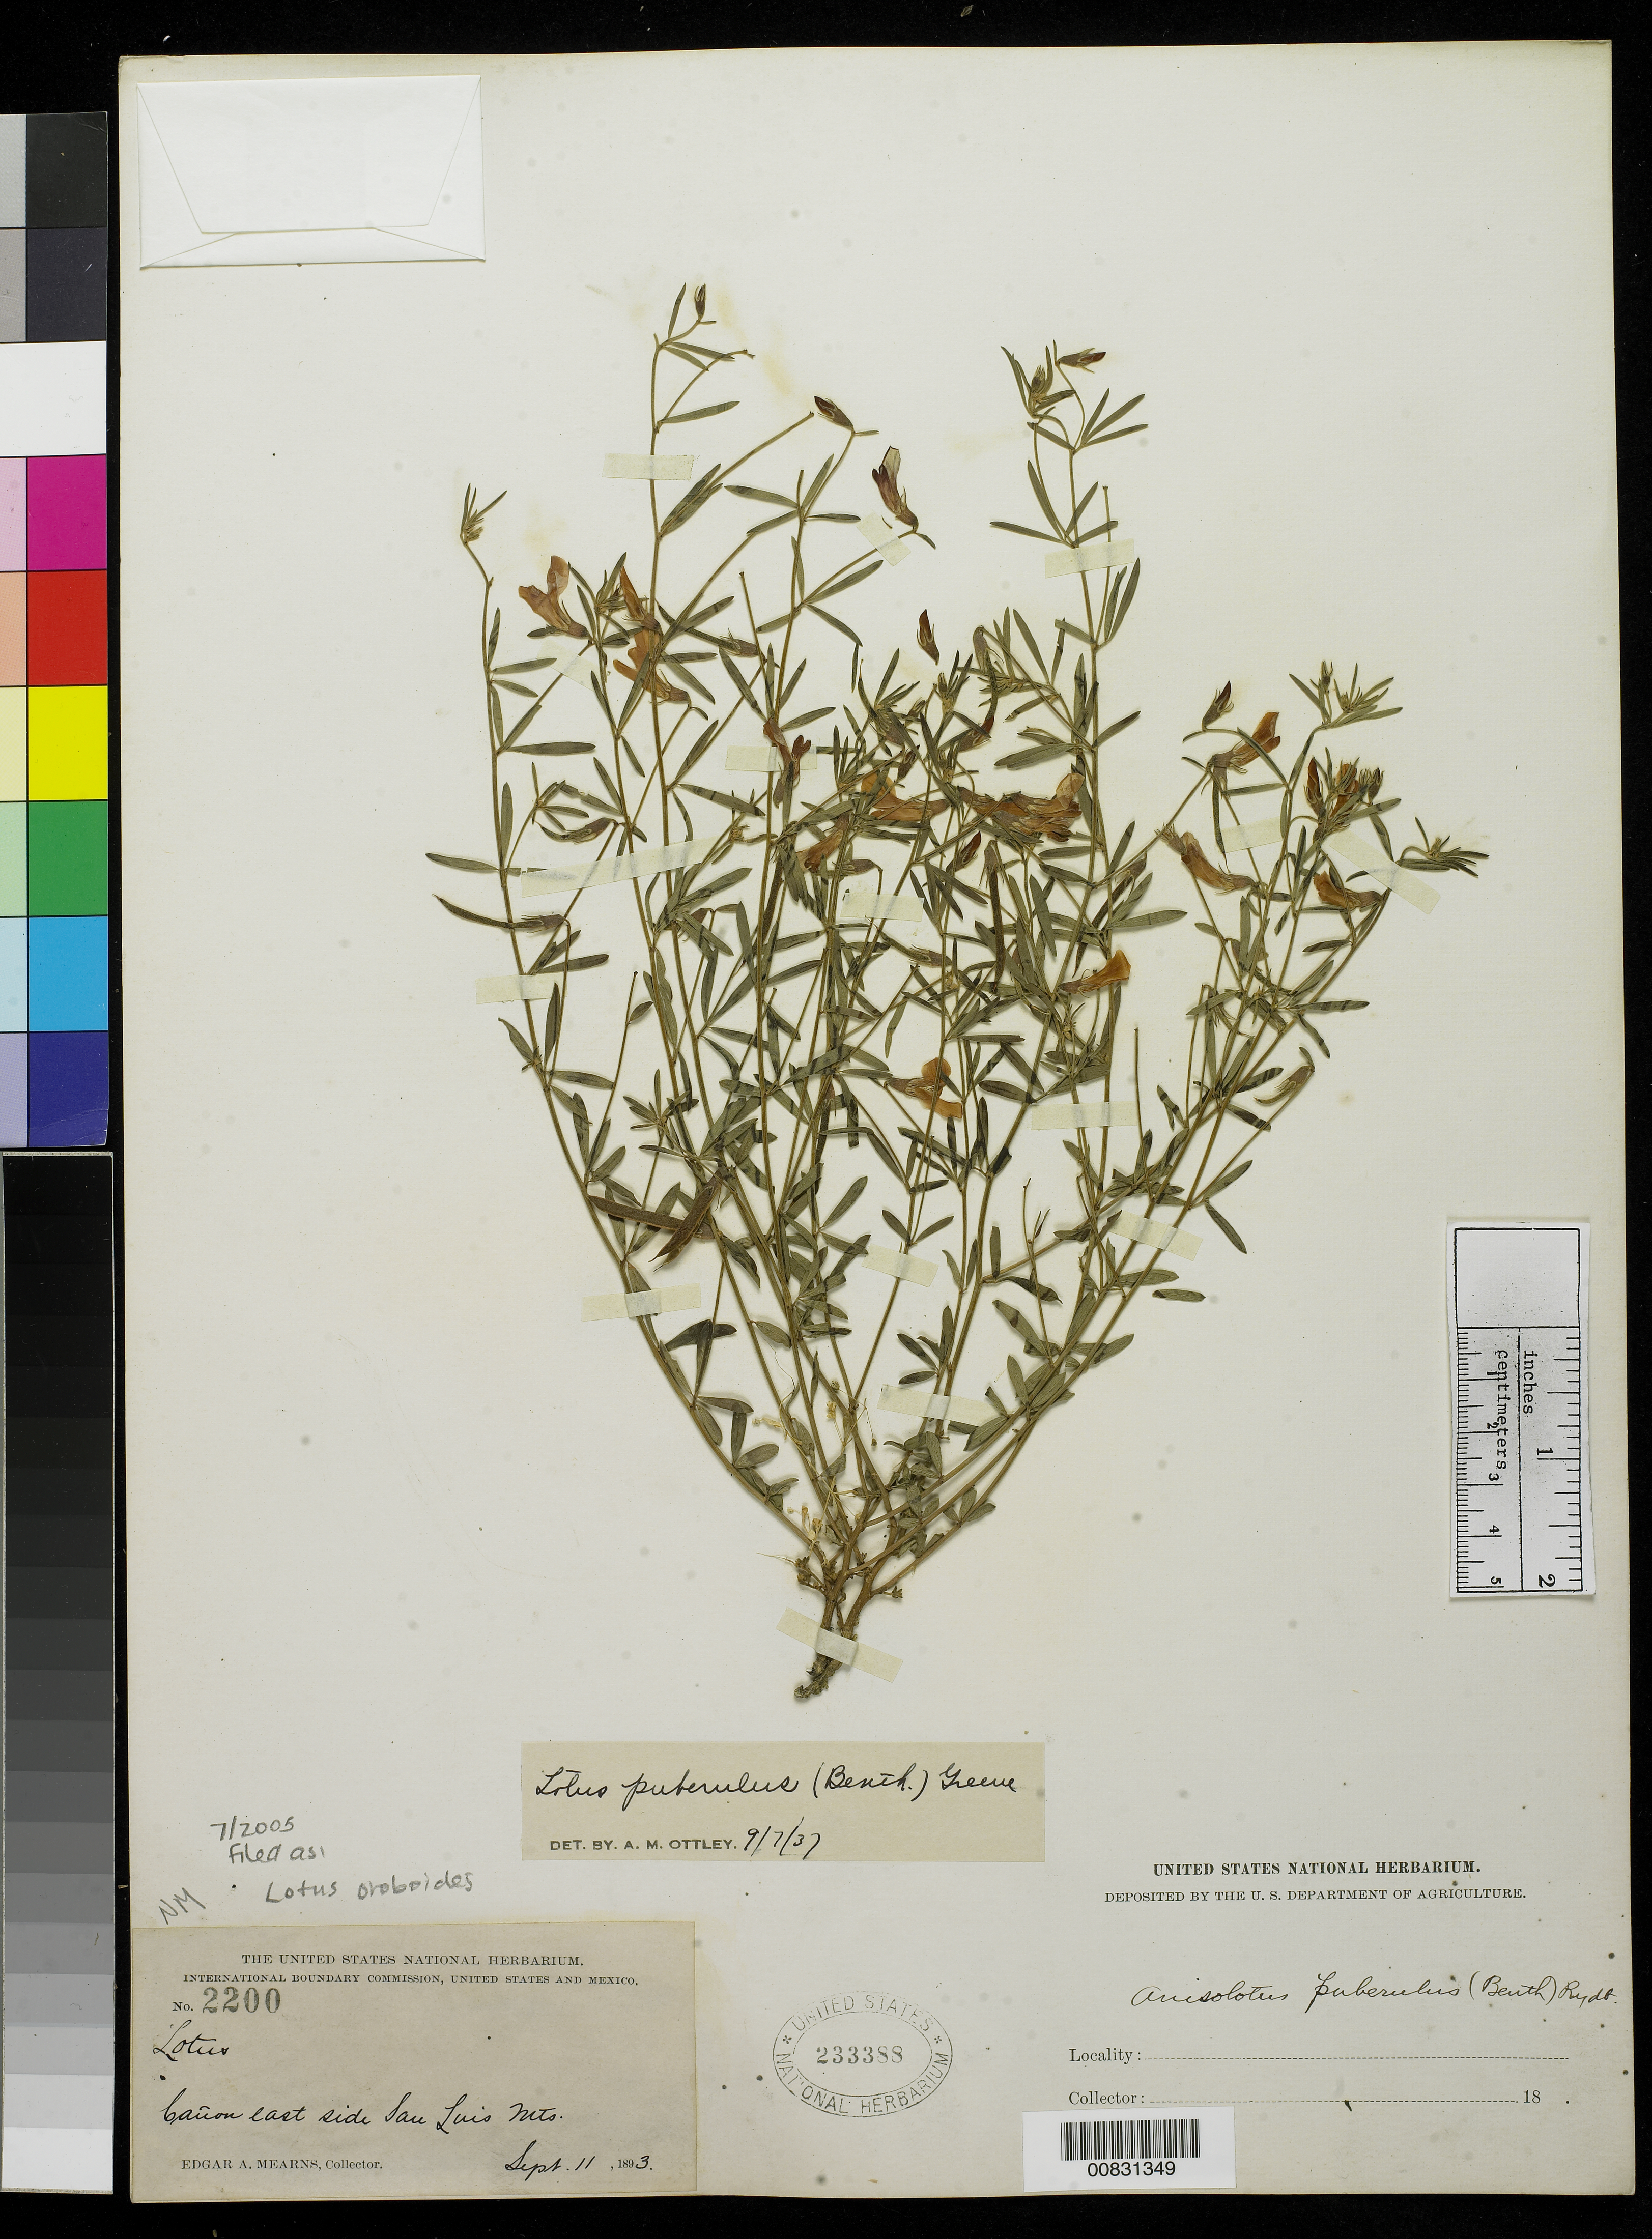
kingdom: Plantae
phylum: Tracheophyta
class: Magnoliopsida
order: Fabales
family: Fabaceae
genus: Ottleya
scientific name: Ottleya oroboides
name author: (Kunth) D.D. Sokoloff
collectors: E. A. Mearns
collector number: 2200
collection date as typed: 11 Sep 1893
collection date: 1893-09-11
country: United States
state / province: New Mexico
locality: Cañon east side San Luis Mts.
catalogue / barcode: US 233388